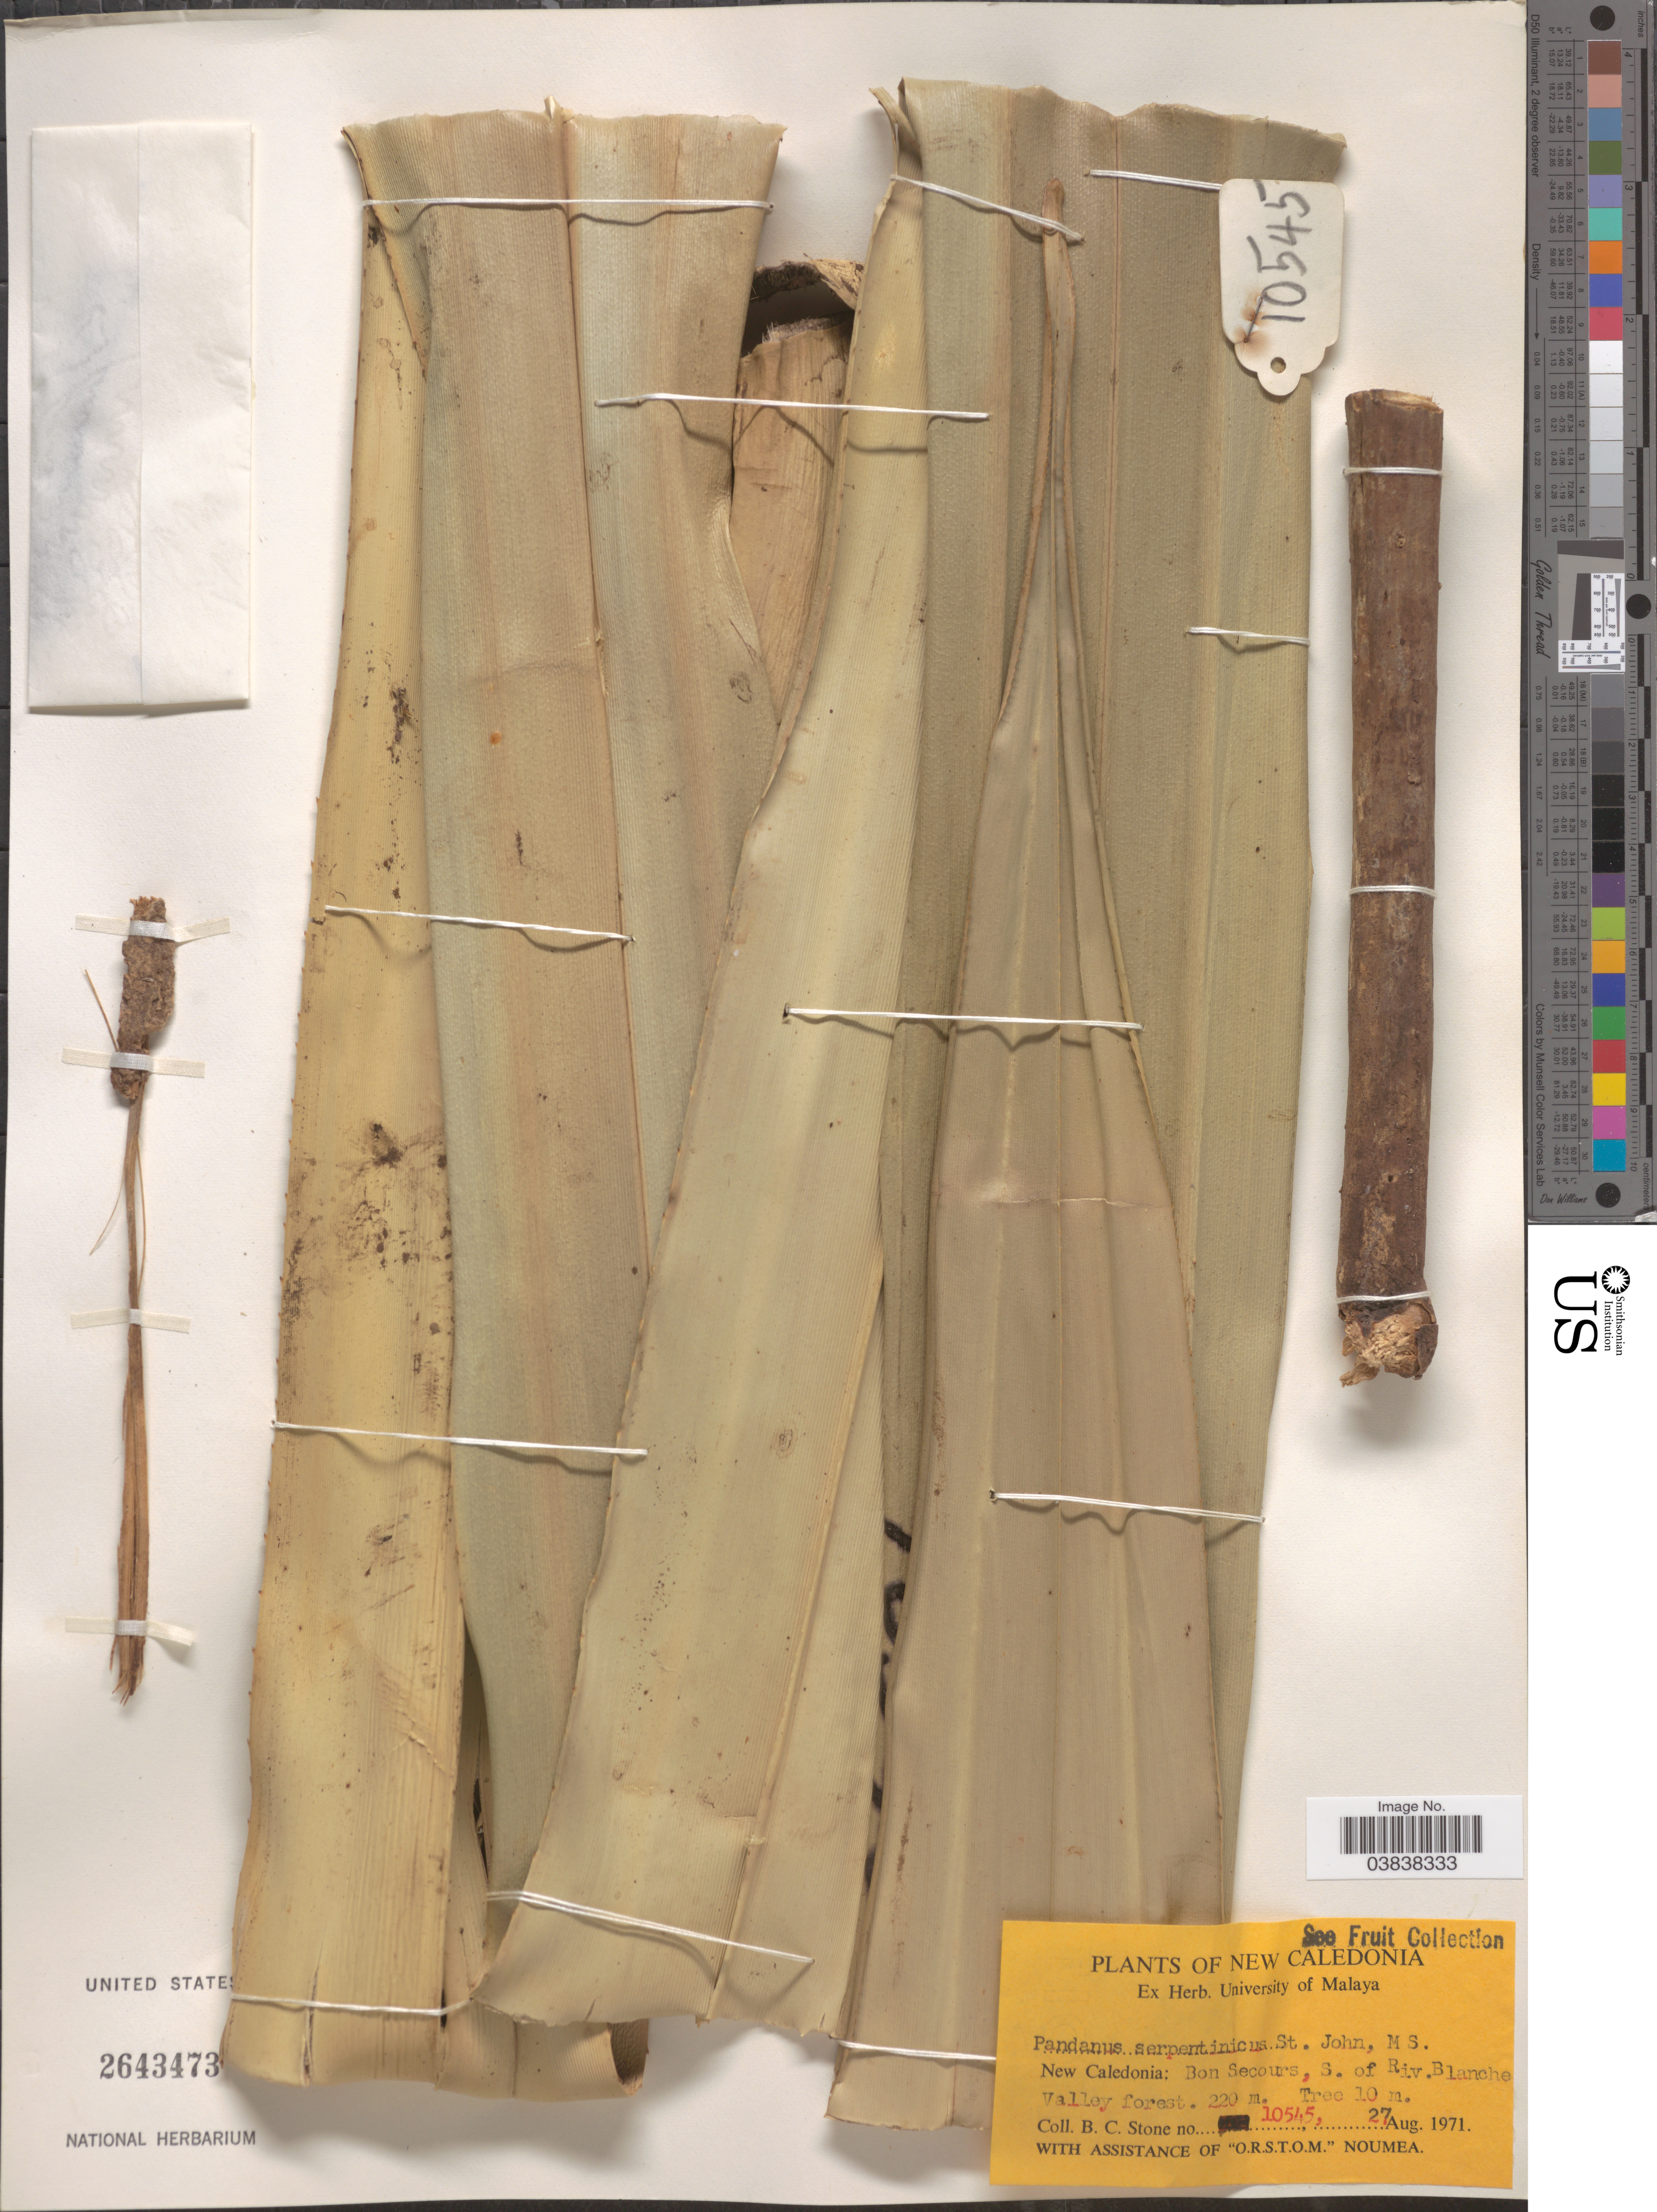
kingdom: Plantae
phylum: Tracheophyta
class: Liliopsida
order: Pandanales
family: Pandanaceae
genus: Pandanus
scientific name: Pandanus serpentinicus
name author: H. St. John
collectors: B. C. Stone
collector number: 10545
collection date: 1971-08-27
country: New Caledonia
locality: New Caledonia; Bon Secours, S. of Riv. Blanche Valley forest.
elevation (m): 220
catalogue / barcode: US 2643473